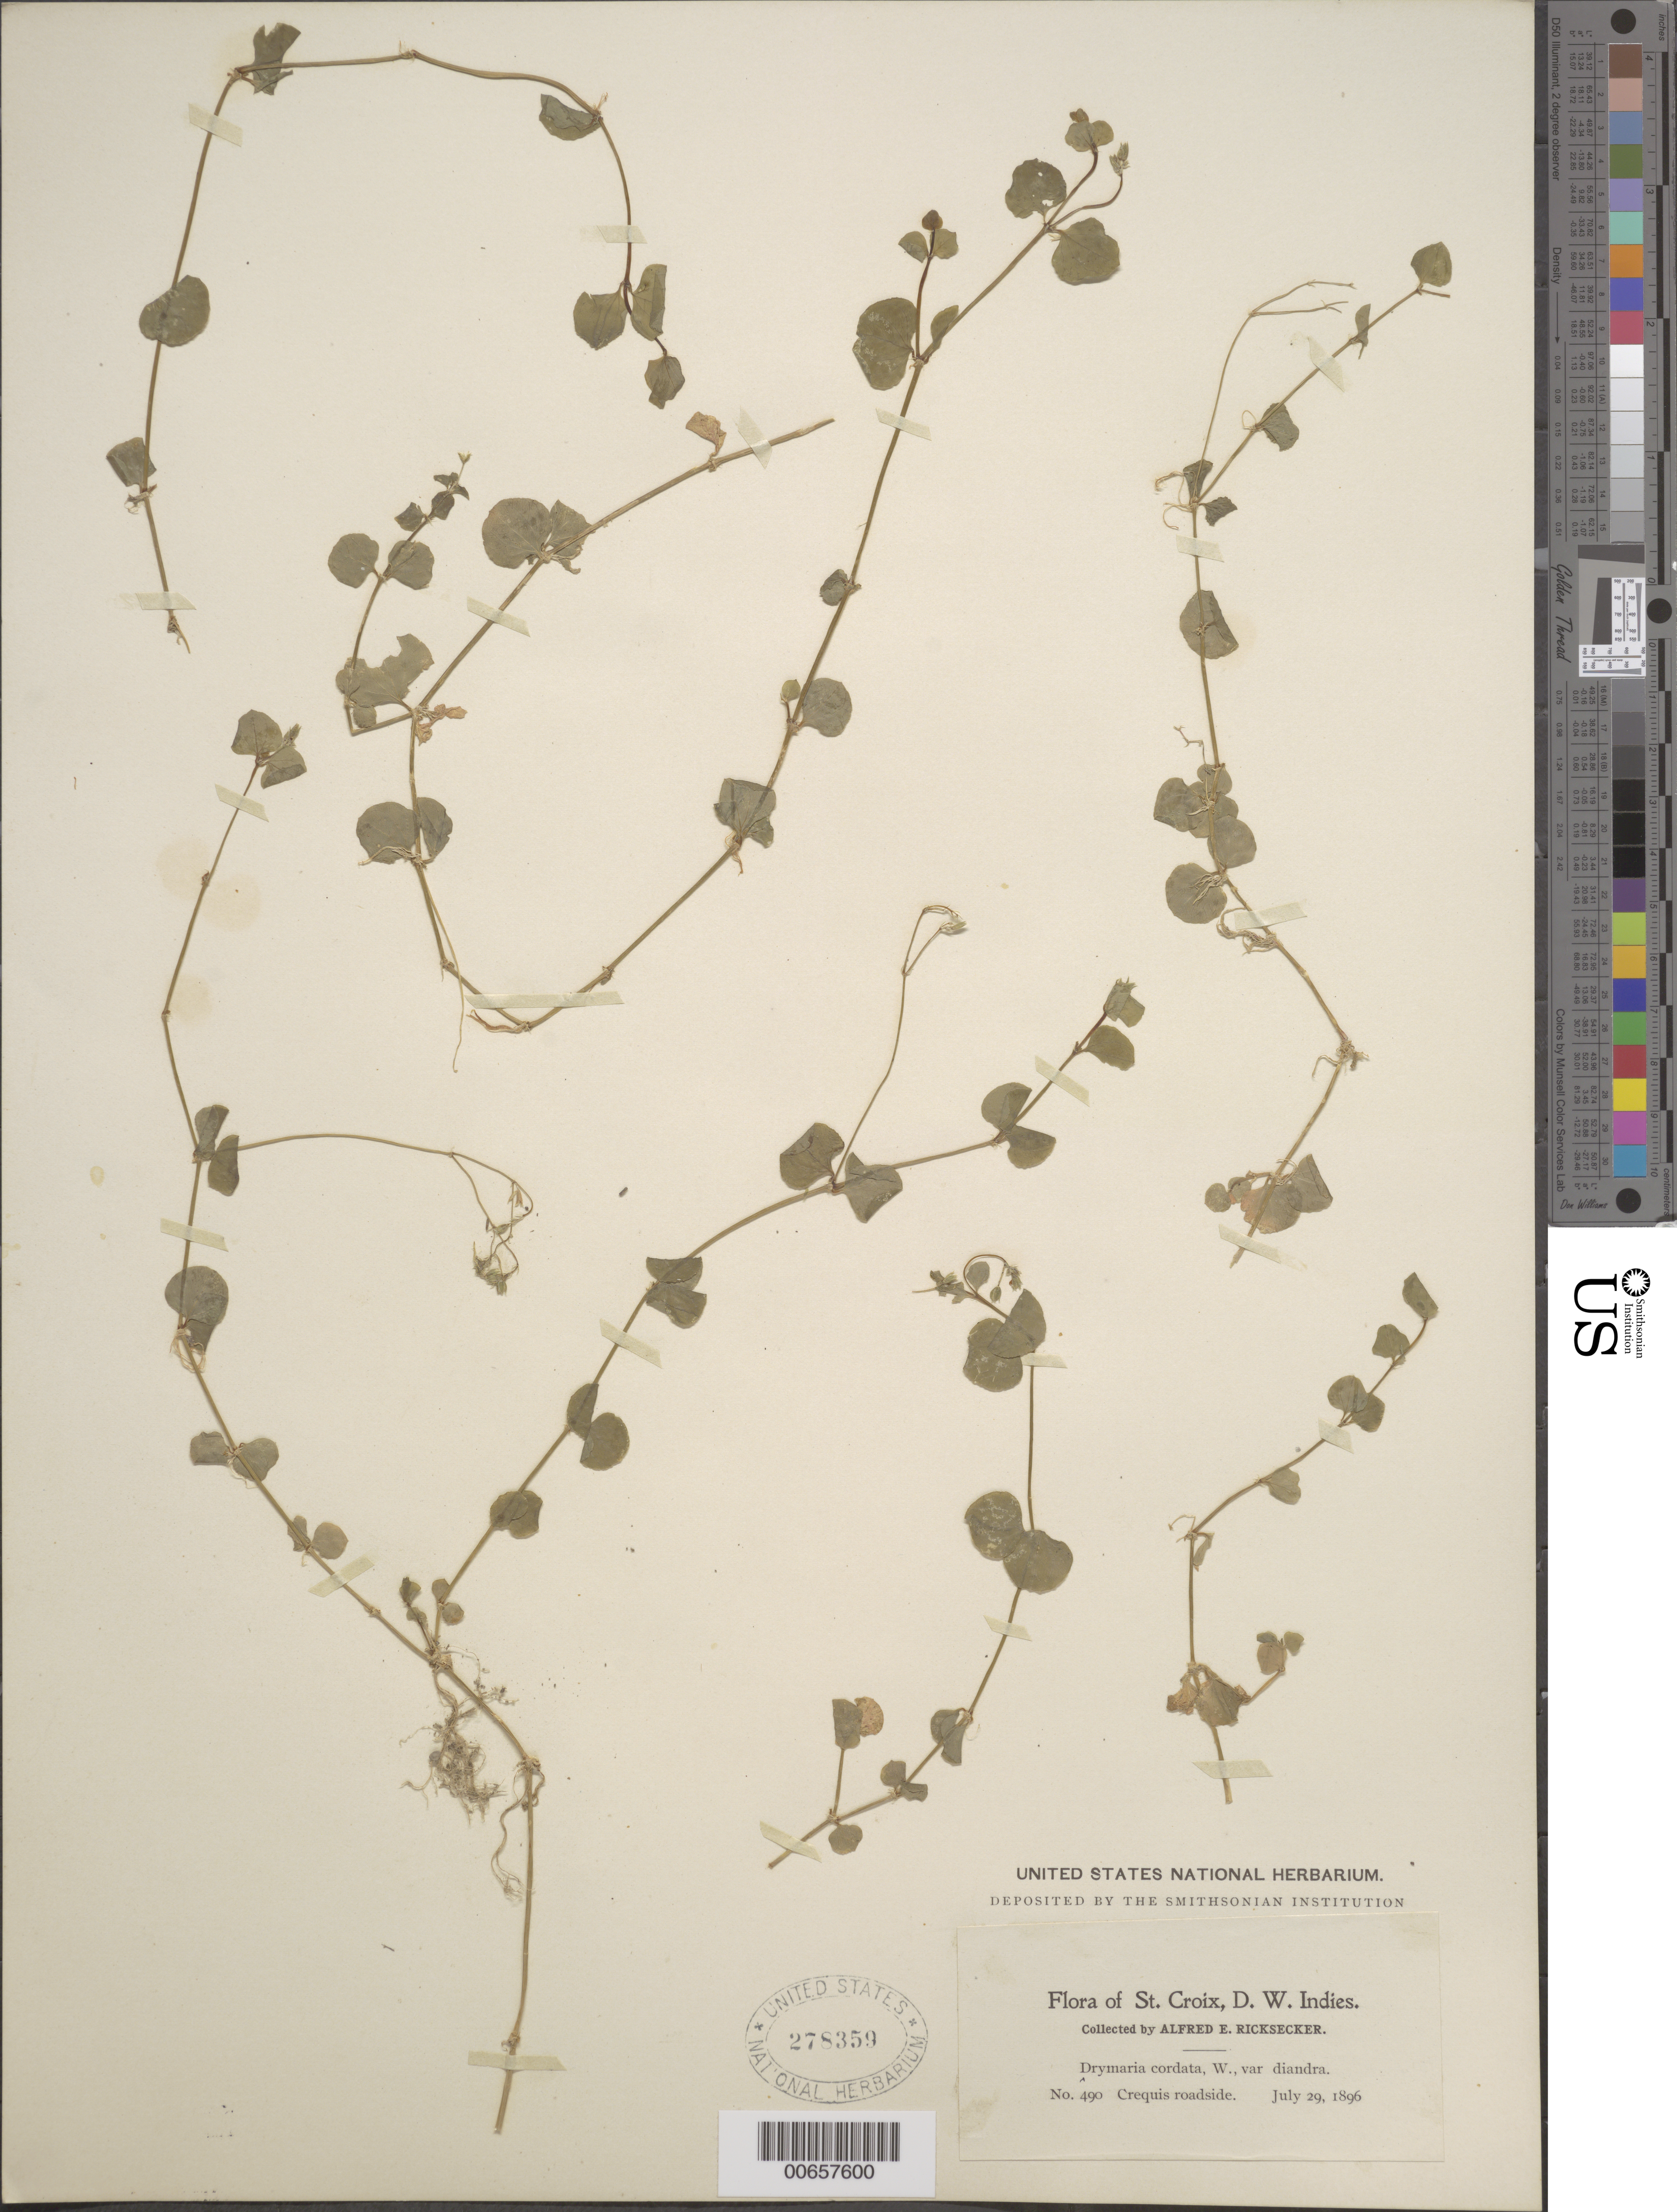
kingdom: Plantae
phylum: Tracheophyta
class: Magnoliopsida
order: Caryophyllales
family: Caryophyllaceae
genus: Drymaria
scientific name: Drymaria cordata var. diandra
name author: (Sw.) Willd.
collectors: A. E. Ricksecker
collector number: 490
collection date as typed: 29 Jul 1896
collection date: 1896-07-29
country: U.S. Virgin Islands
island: St. Croix Island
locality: Crequis roadside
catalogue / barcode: US 278359